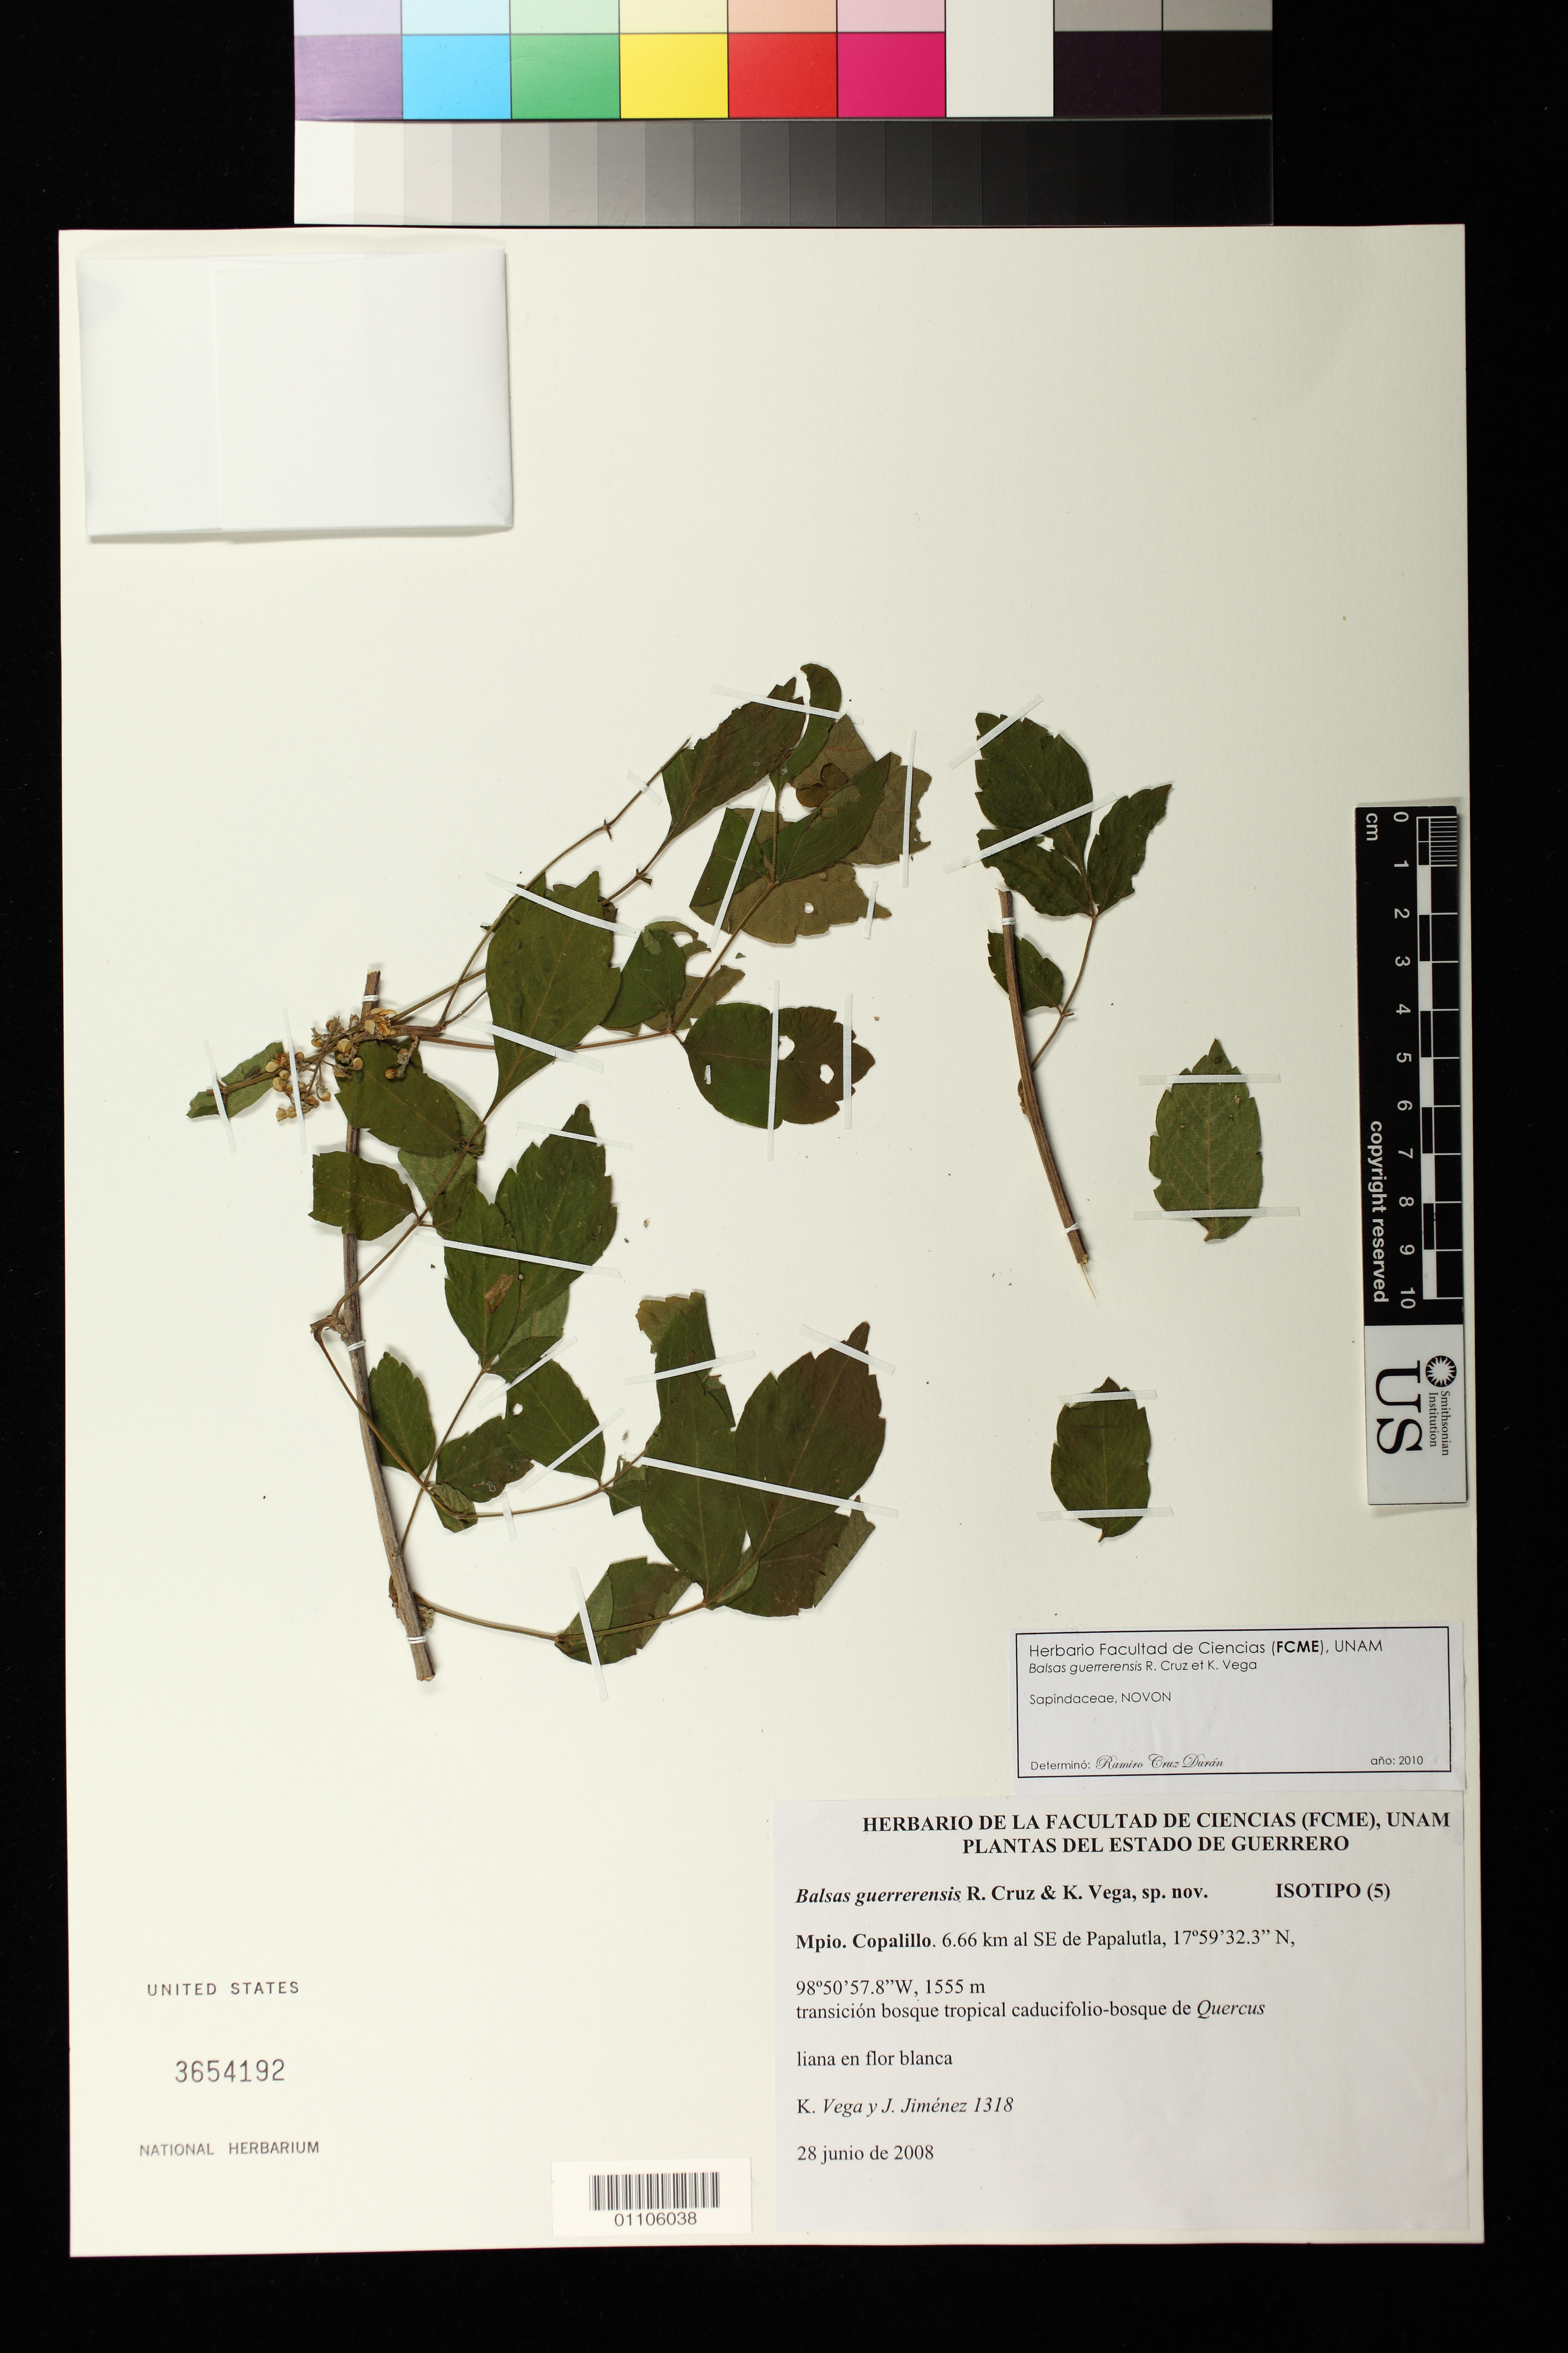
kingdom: Plantae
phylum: Tracheophyta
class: Magnoliopsida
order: Sapindales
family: Sapindaceae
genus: Balsas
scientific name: Balsas guerrerensis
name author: Cruz Durán & K. Vega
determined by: Cruz Durán, R.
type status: Isotype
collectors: K. Vega Flores & J. Jiménez Ramírez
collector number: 1318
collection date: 2008-06-28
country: Mexico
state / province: Guerrero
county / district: Copalillo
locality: Mpio. Copalillo. 6.66 km al SE de Papalutla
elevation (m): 1555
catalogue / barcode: US 3654192